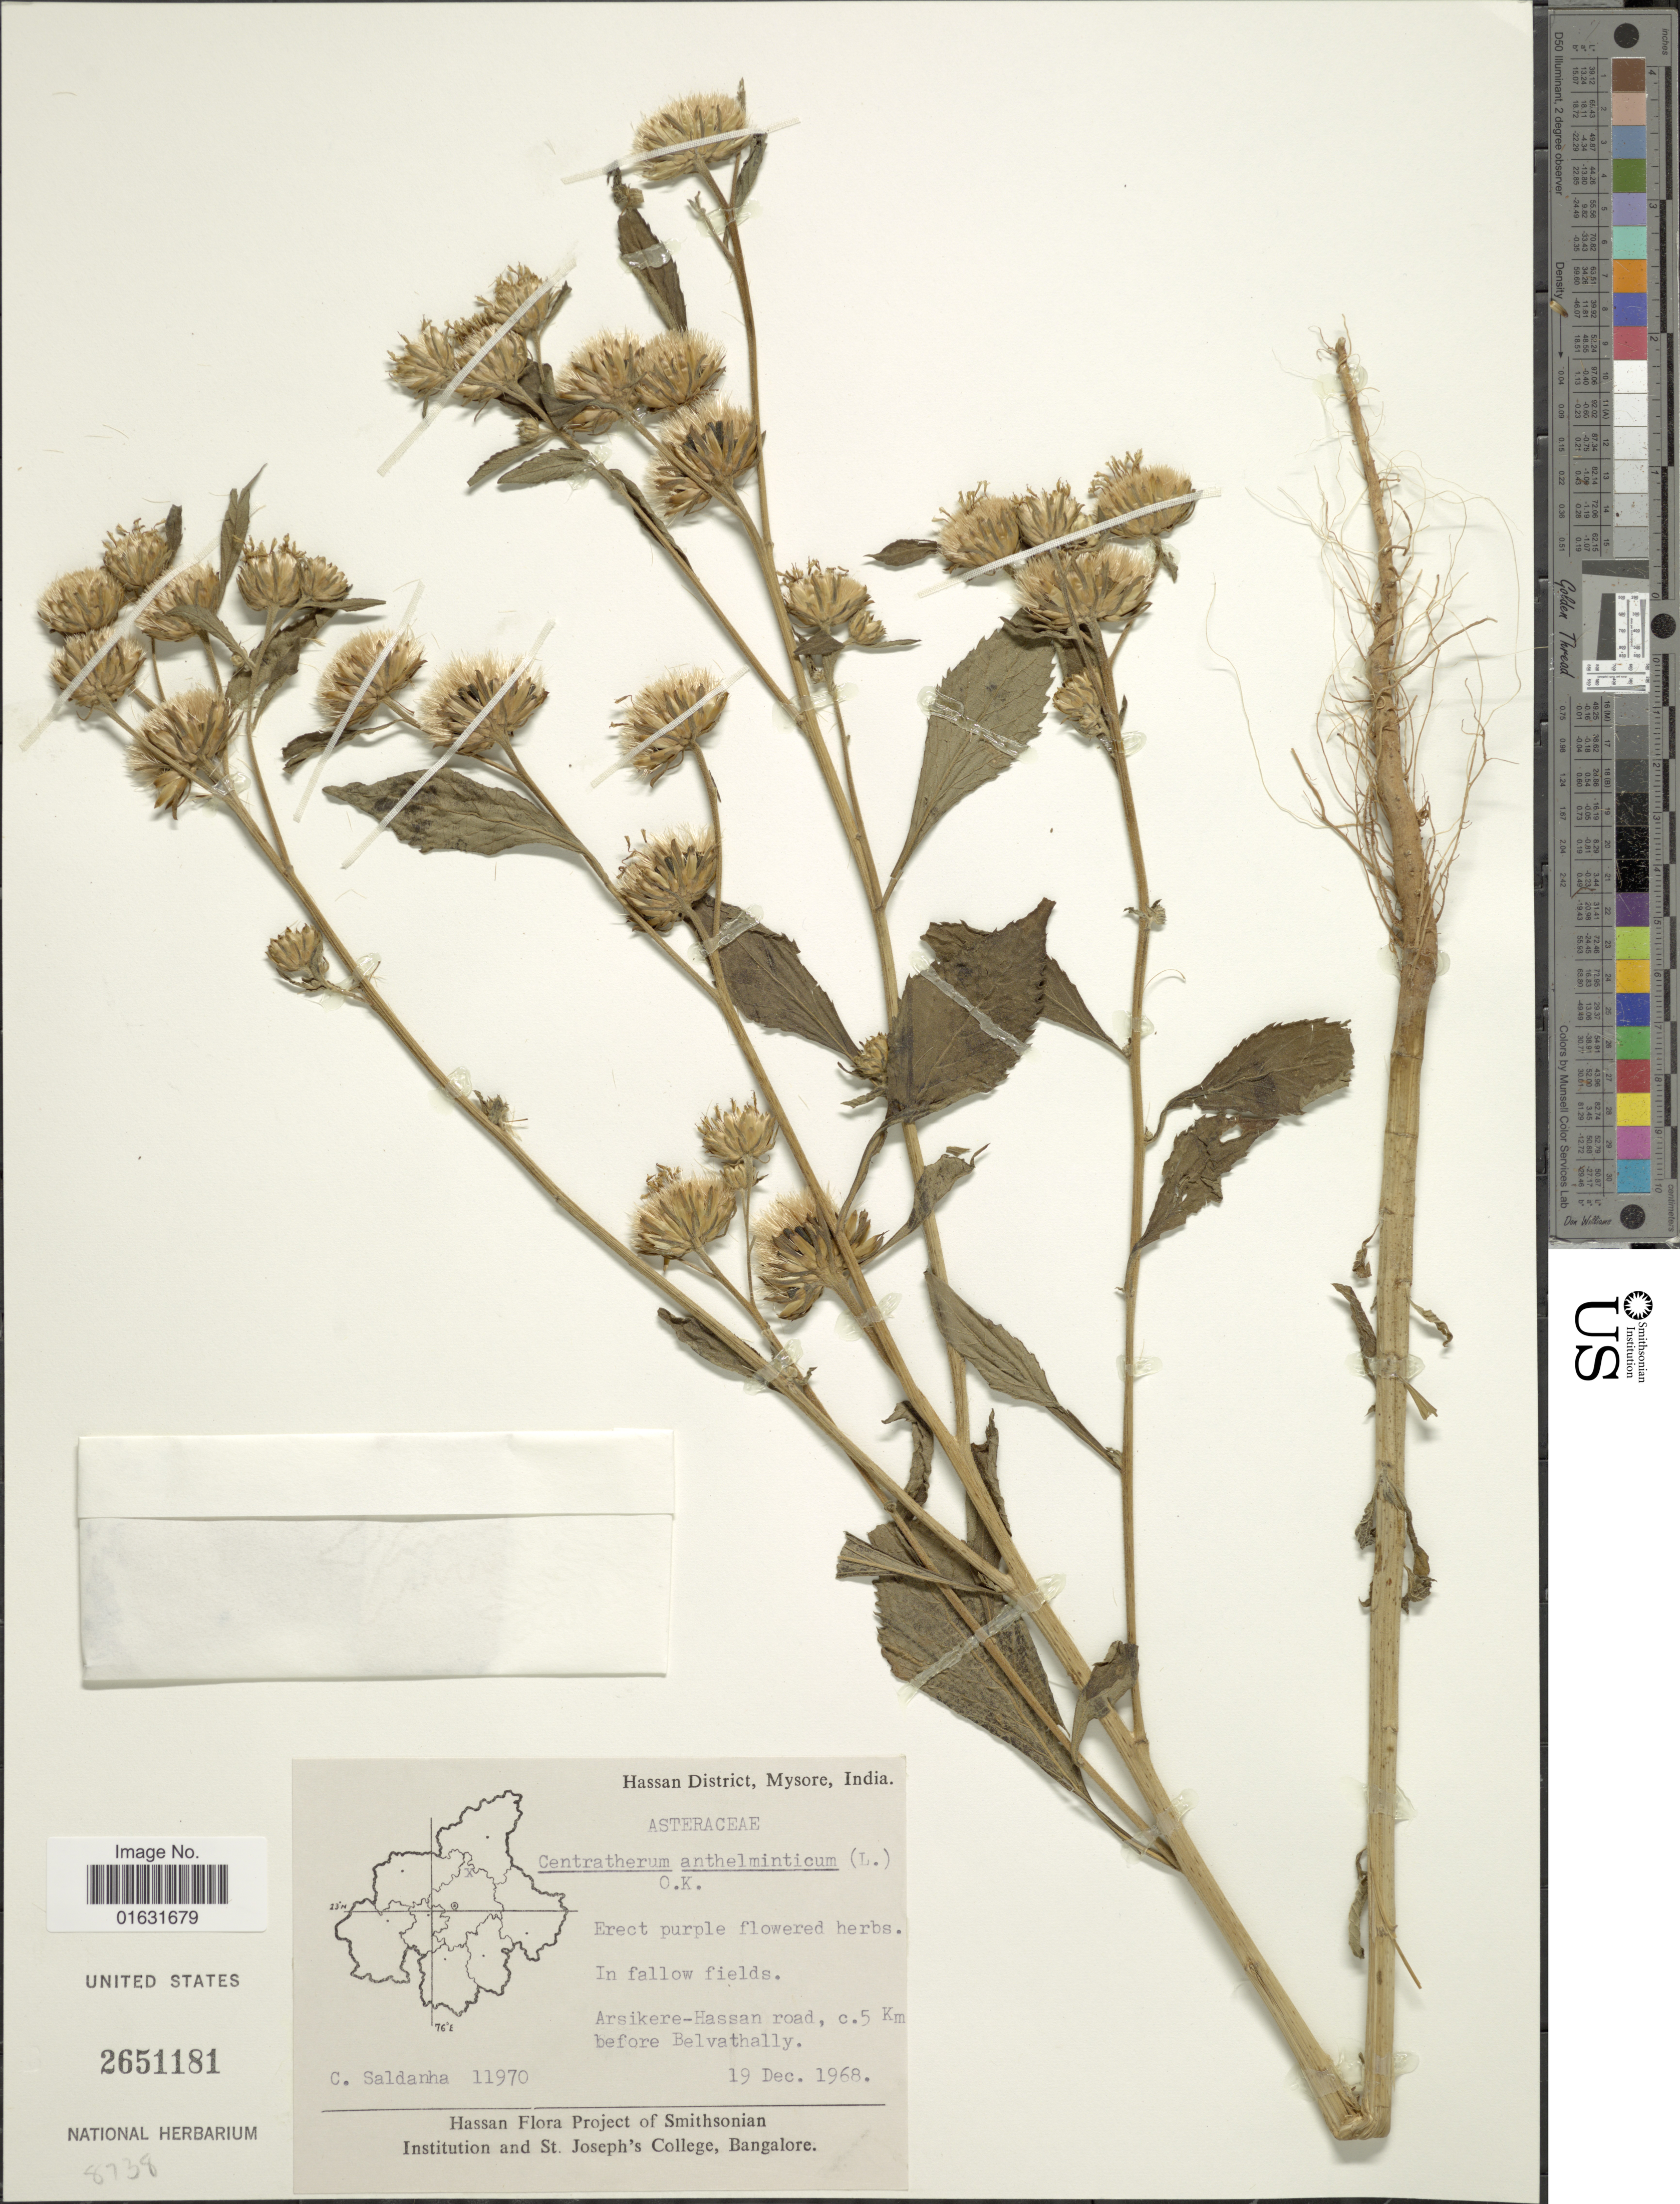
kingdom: Plantae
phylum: Tracheophyta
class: Magnoliopsida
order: Asterales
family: Asteraceae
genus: Baccharoides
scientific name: Baccharoides anthelmintica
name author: (L.) Moench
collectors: C. Saldanha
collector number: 11970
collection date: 1968-12-19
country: India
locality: Hassan District, Mysore, Arsikere-Hassan road, c. 5 km before Belvathally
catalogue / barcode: US 2651181